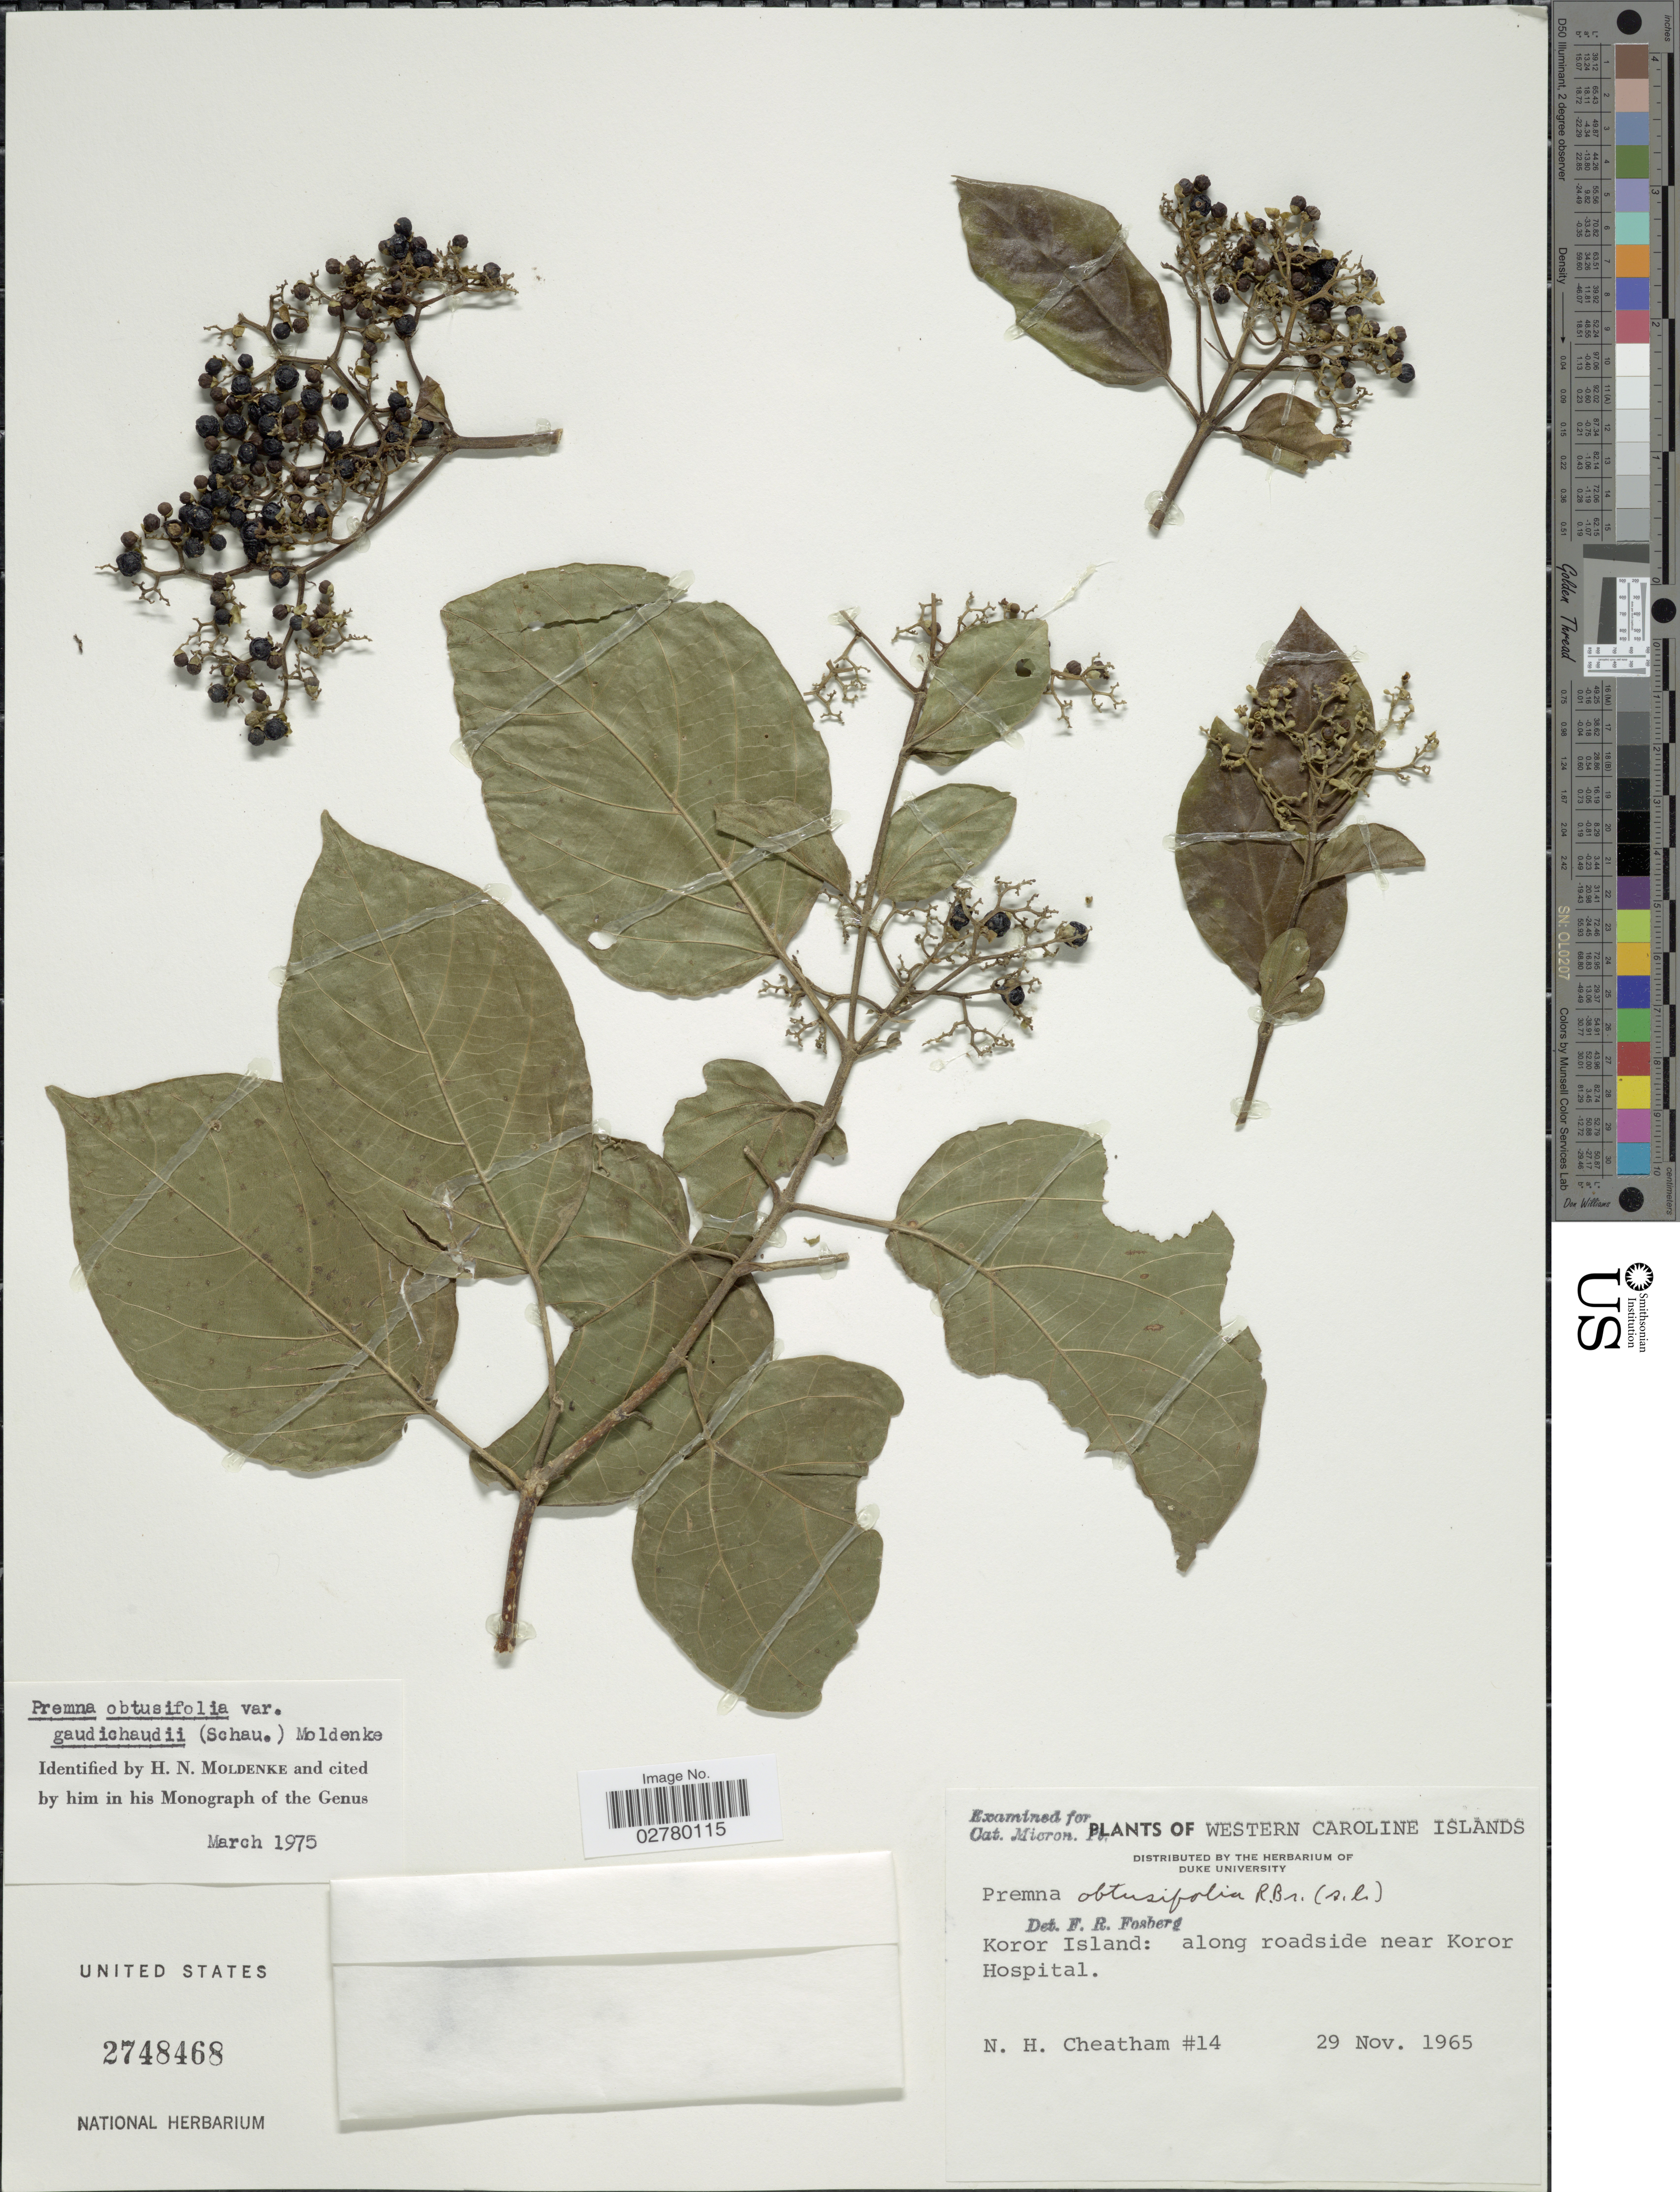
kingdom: Plantae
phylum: Tracheophyta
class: Magnoliopsida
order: Lamiales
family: Lamiaceae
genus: Premna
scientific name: Premna obtusifolia var. gaudichaudii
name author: (Schauer) Moldenke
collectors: N. H. Cheatham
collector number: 14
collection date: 1965-11-29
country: Palau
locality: Western Caroline Islands. Koror Island: along roadside near Koror Hospital.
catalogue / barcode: US 2748468